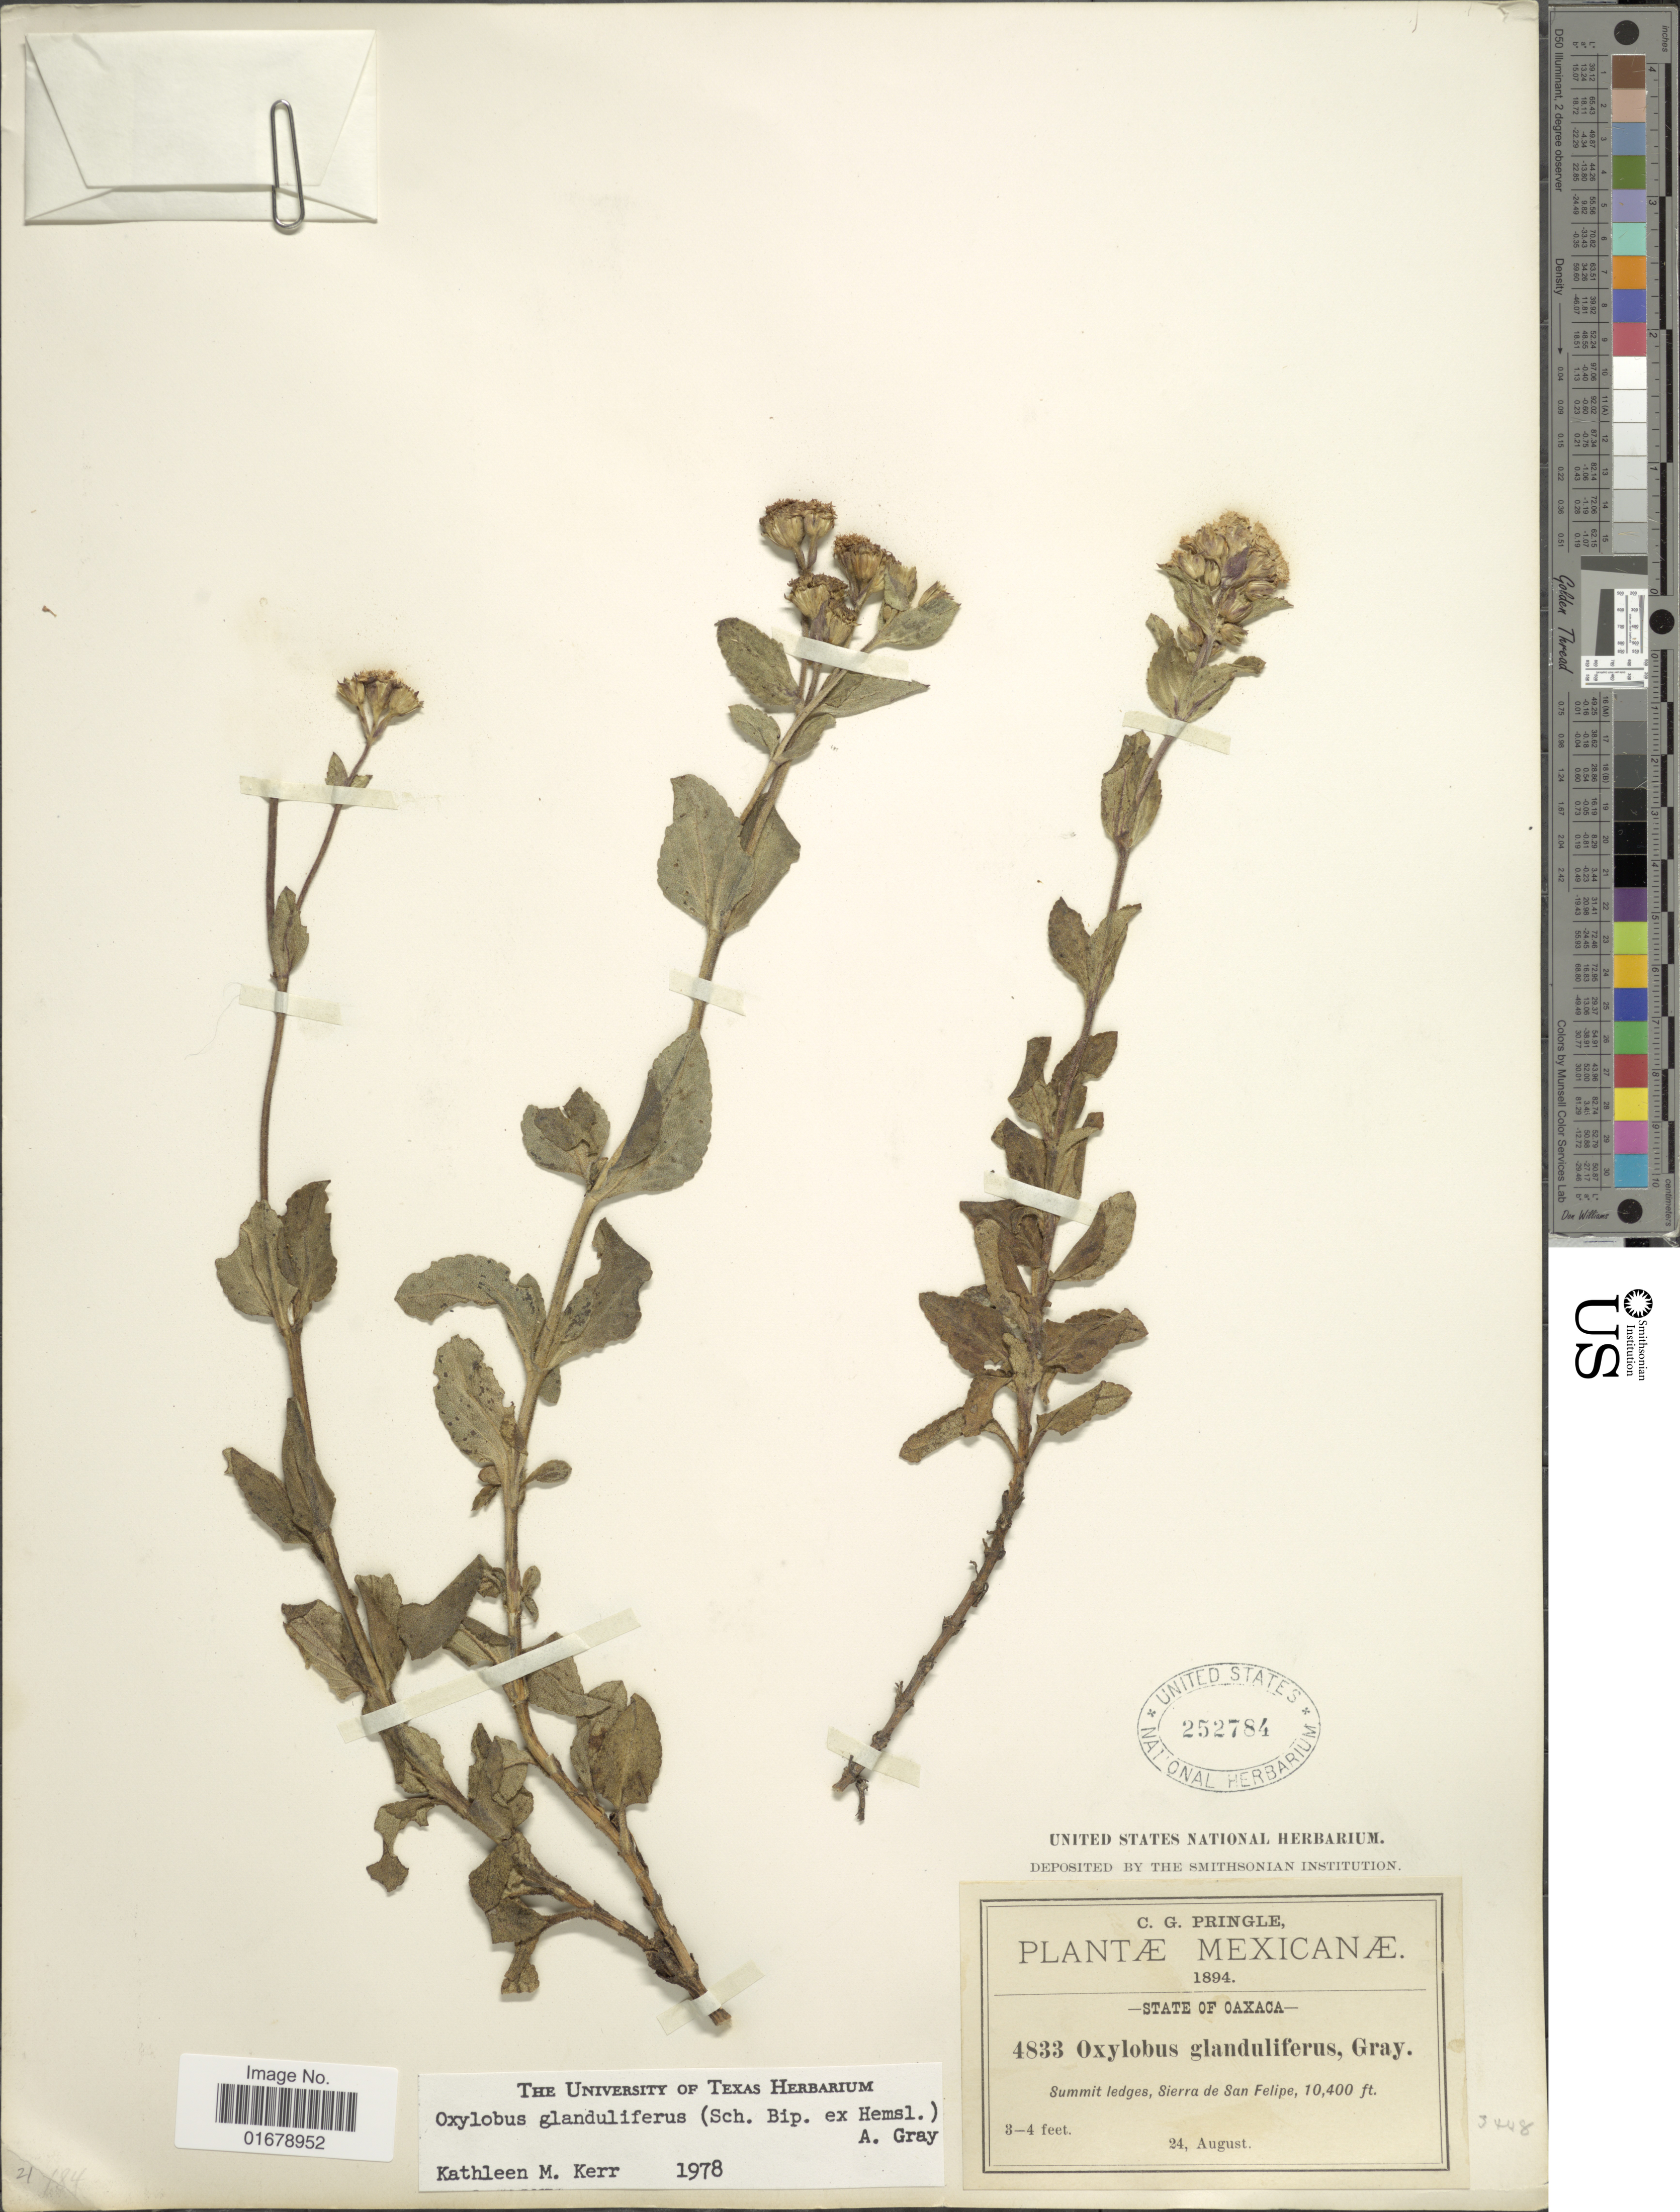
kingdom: Plantae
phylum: Tracheophyta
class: Magnoliopsida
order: Asterales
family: Asteraceae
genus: Oxylobus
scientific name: Oxylobus glanduliferus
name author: (Sch. Bip.) A. Gray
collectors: C. G. Pringle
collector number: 4833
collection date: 1894-08-24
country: Mexico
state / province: Oaxaca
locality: State of Oaxaca. Summit ledges, Sierra de San Felipe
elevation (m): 3170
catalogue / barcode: US 252784